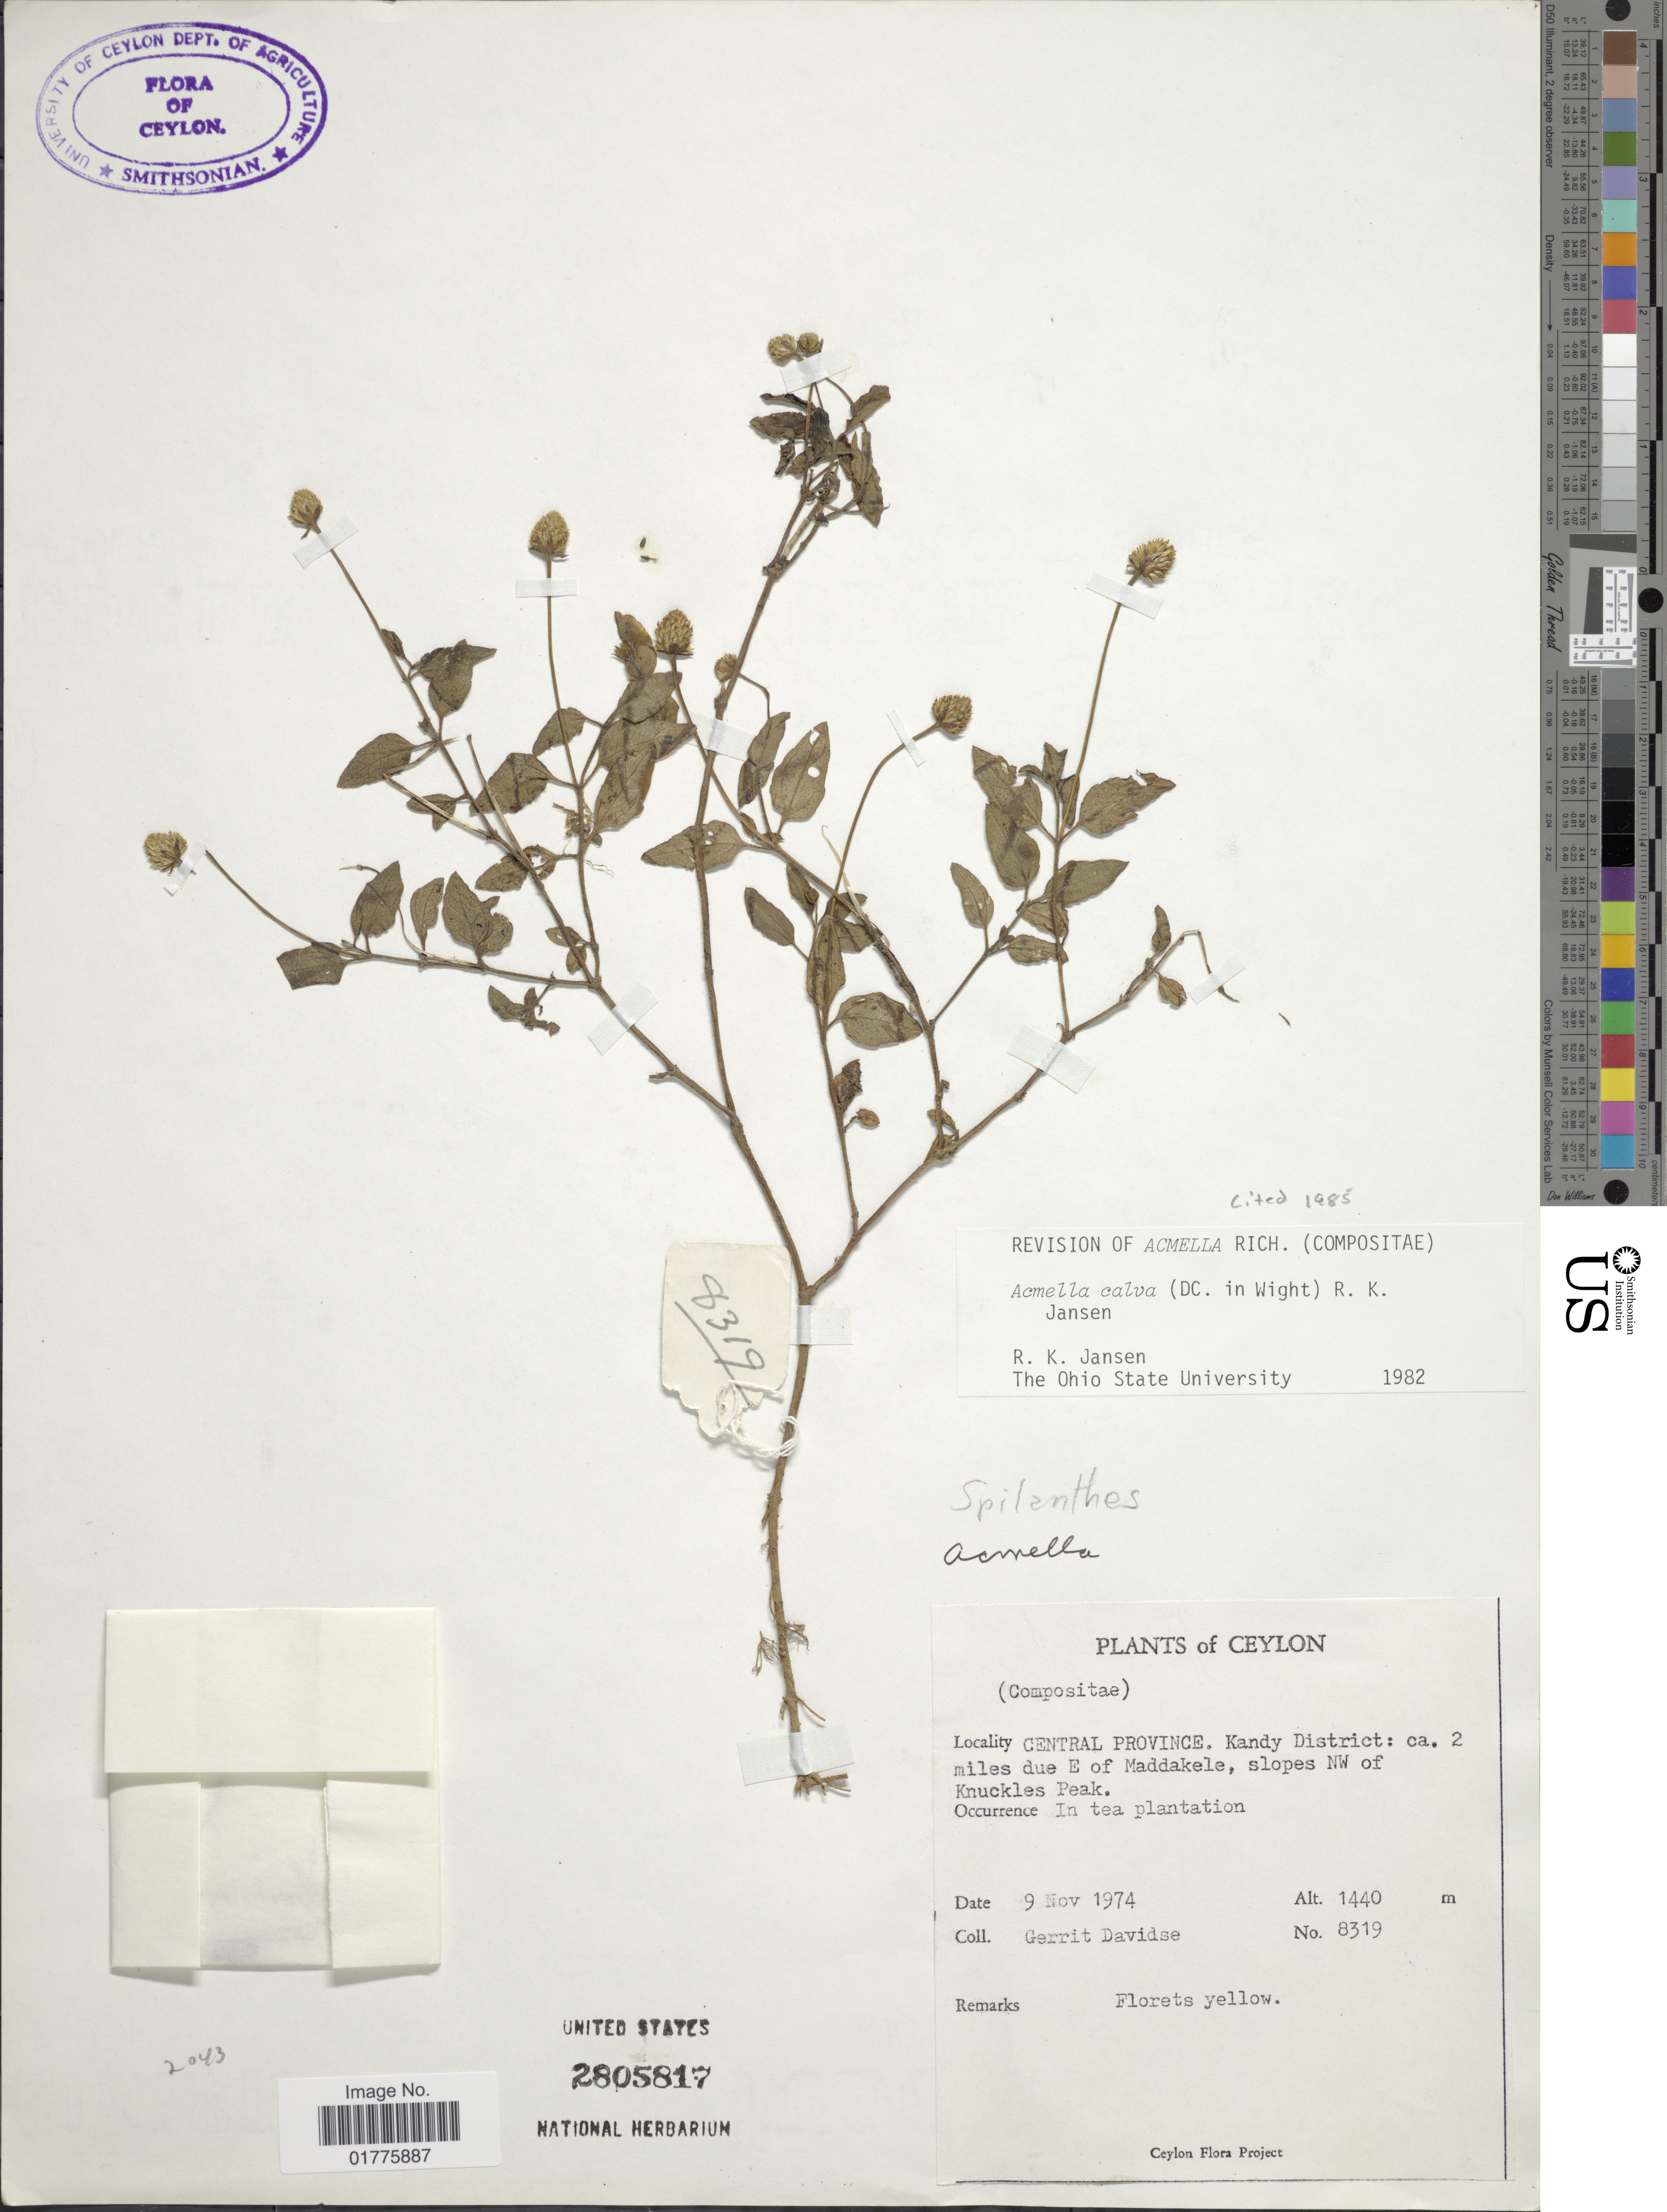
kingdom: Plantae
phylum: Tracheophyta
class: Magnoliopsida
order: Asterales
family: Asteraceae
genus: Acmella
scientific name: Acmella calva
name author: DC.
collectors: G. Davidse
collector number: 8319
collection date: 1974-11-09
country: Sri Lanka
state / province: Central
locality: Central Province, Kandy District: Ca. 2 miles due E of Maddakele, slopes NW of Knuckles Peak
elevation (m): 1440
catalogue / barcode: US 2805817